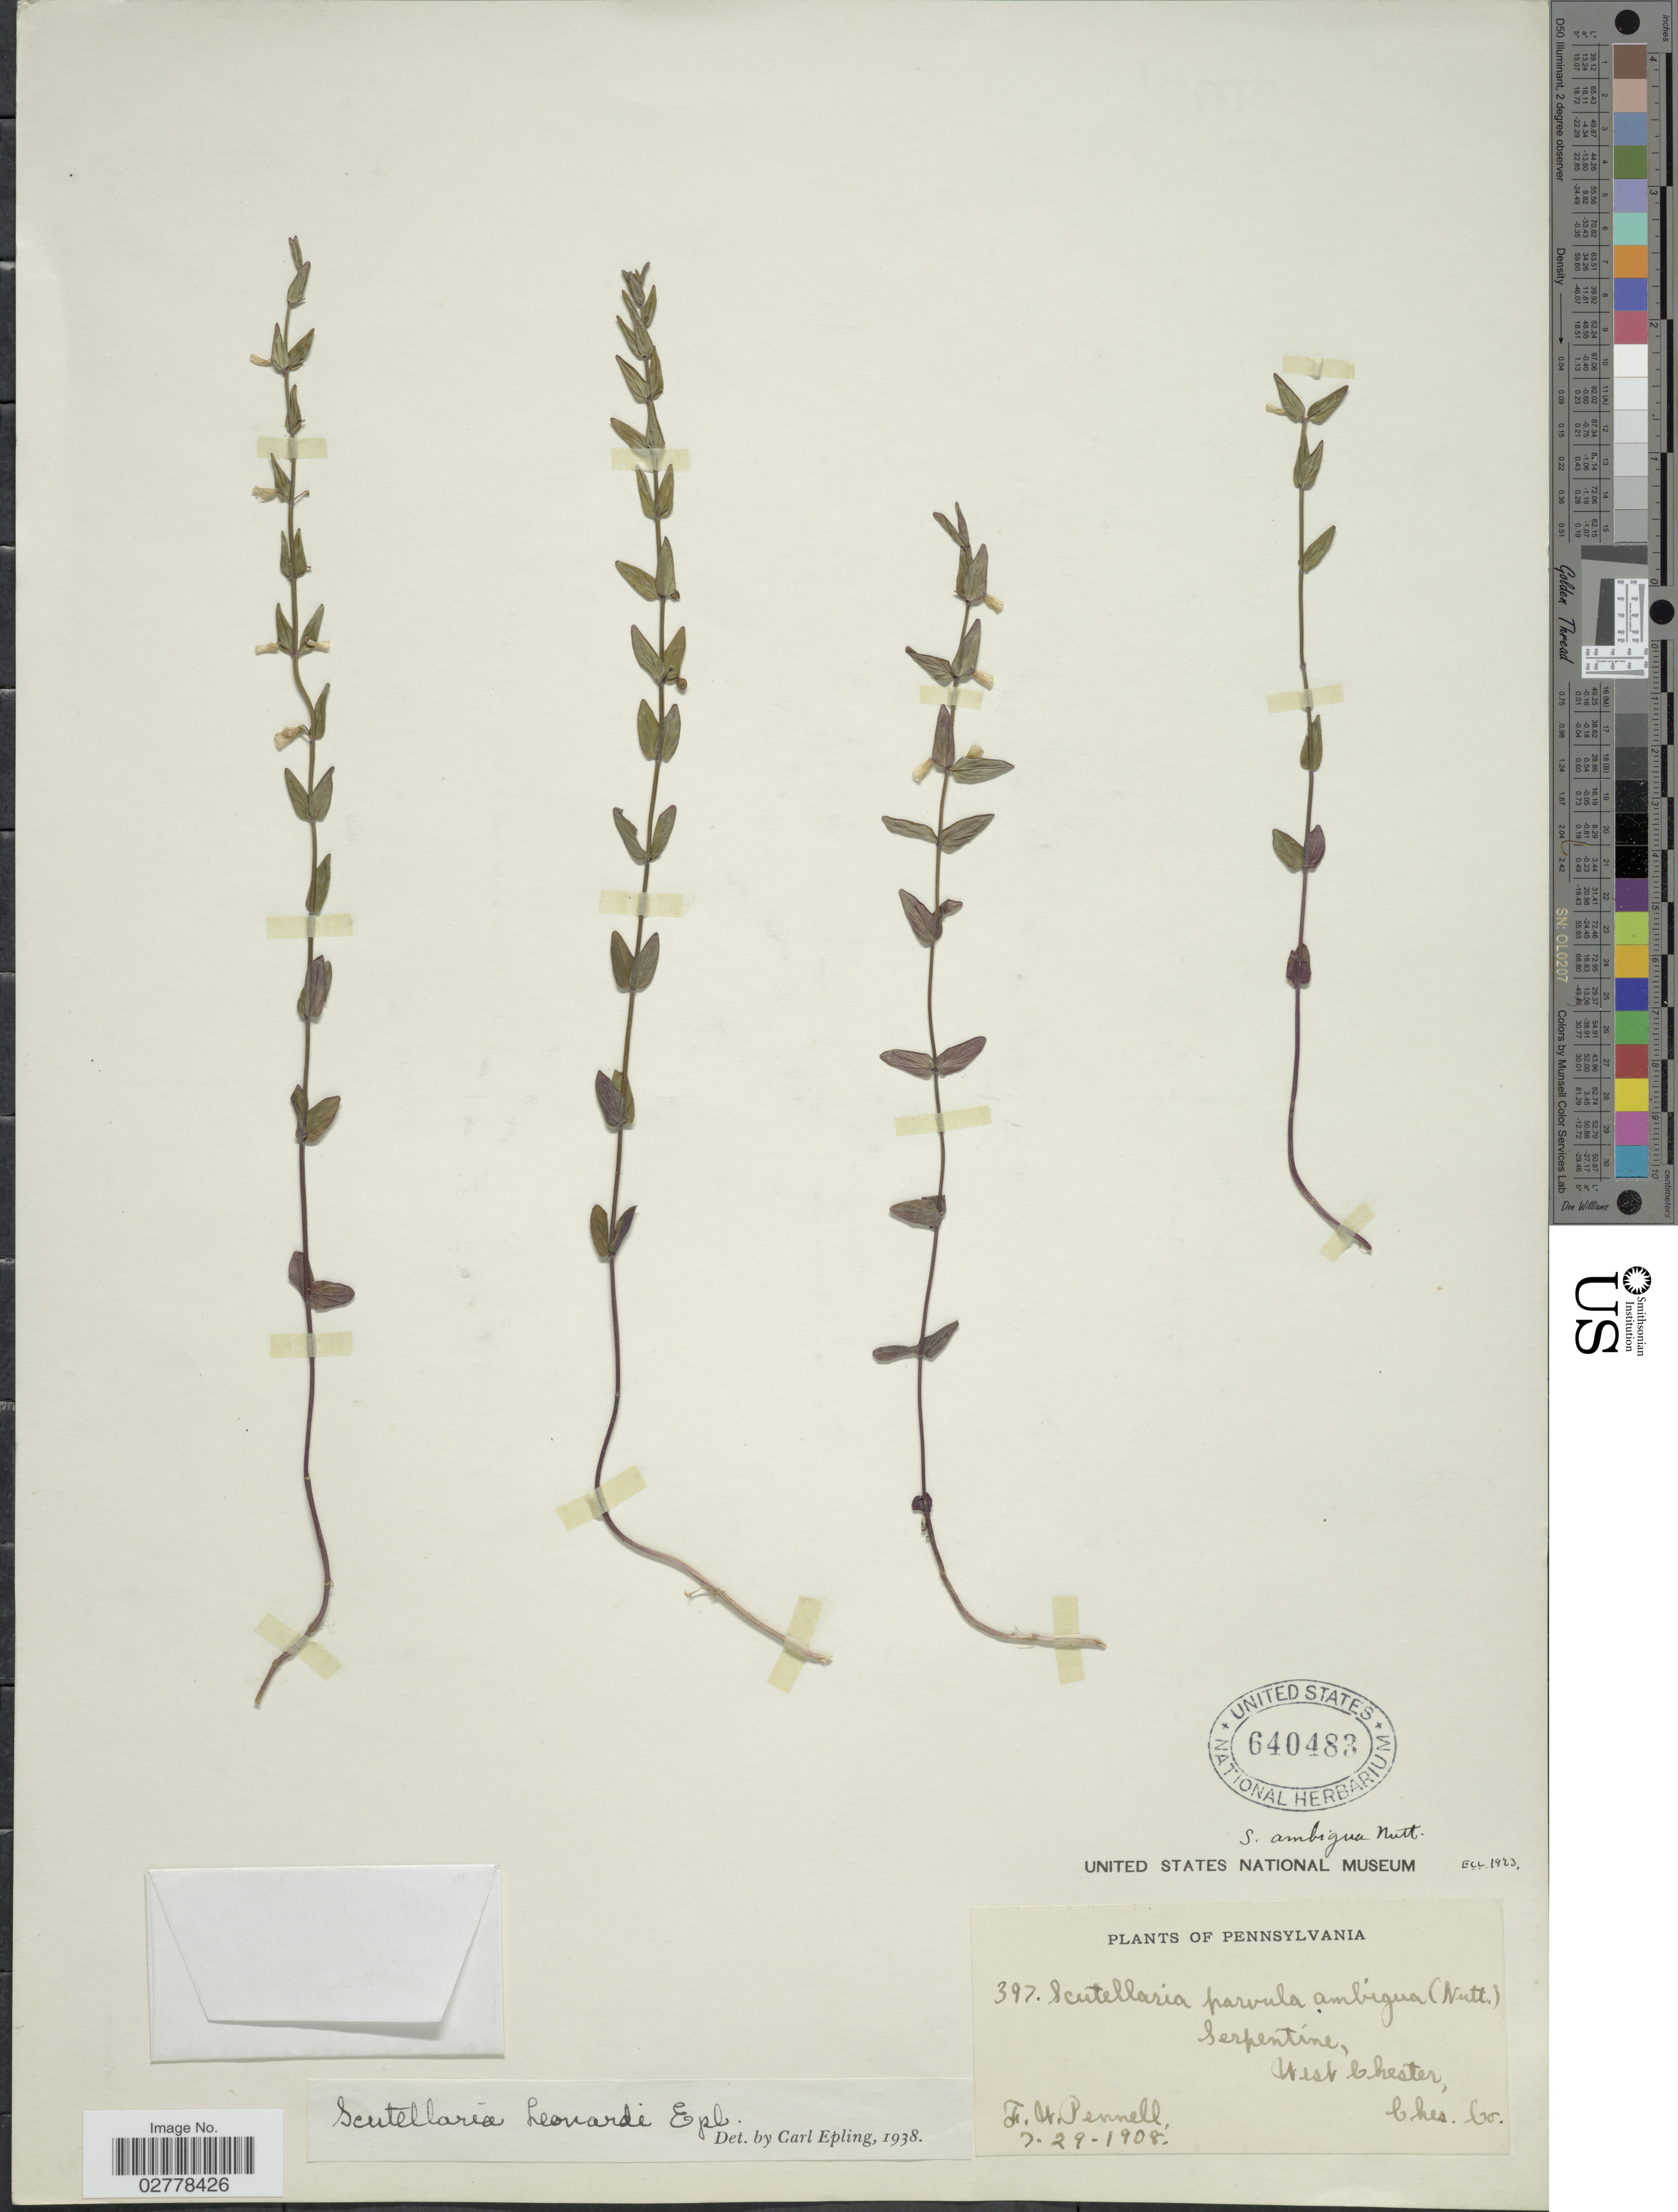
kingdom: Plantae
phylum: Tracheophyta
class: Magnoliopsida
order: Lamiales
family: Lamiaceae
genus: Scutellaria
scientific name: Scutellaria leonardii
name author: Epling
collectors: F. W. Pennell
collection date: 1908-07-29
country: United States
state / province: Pennsylvania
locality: Serpentine, West Chester, Ches. Co.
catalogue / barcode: US 640483